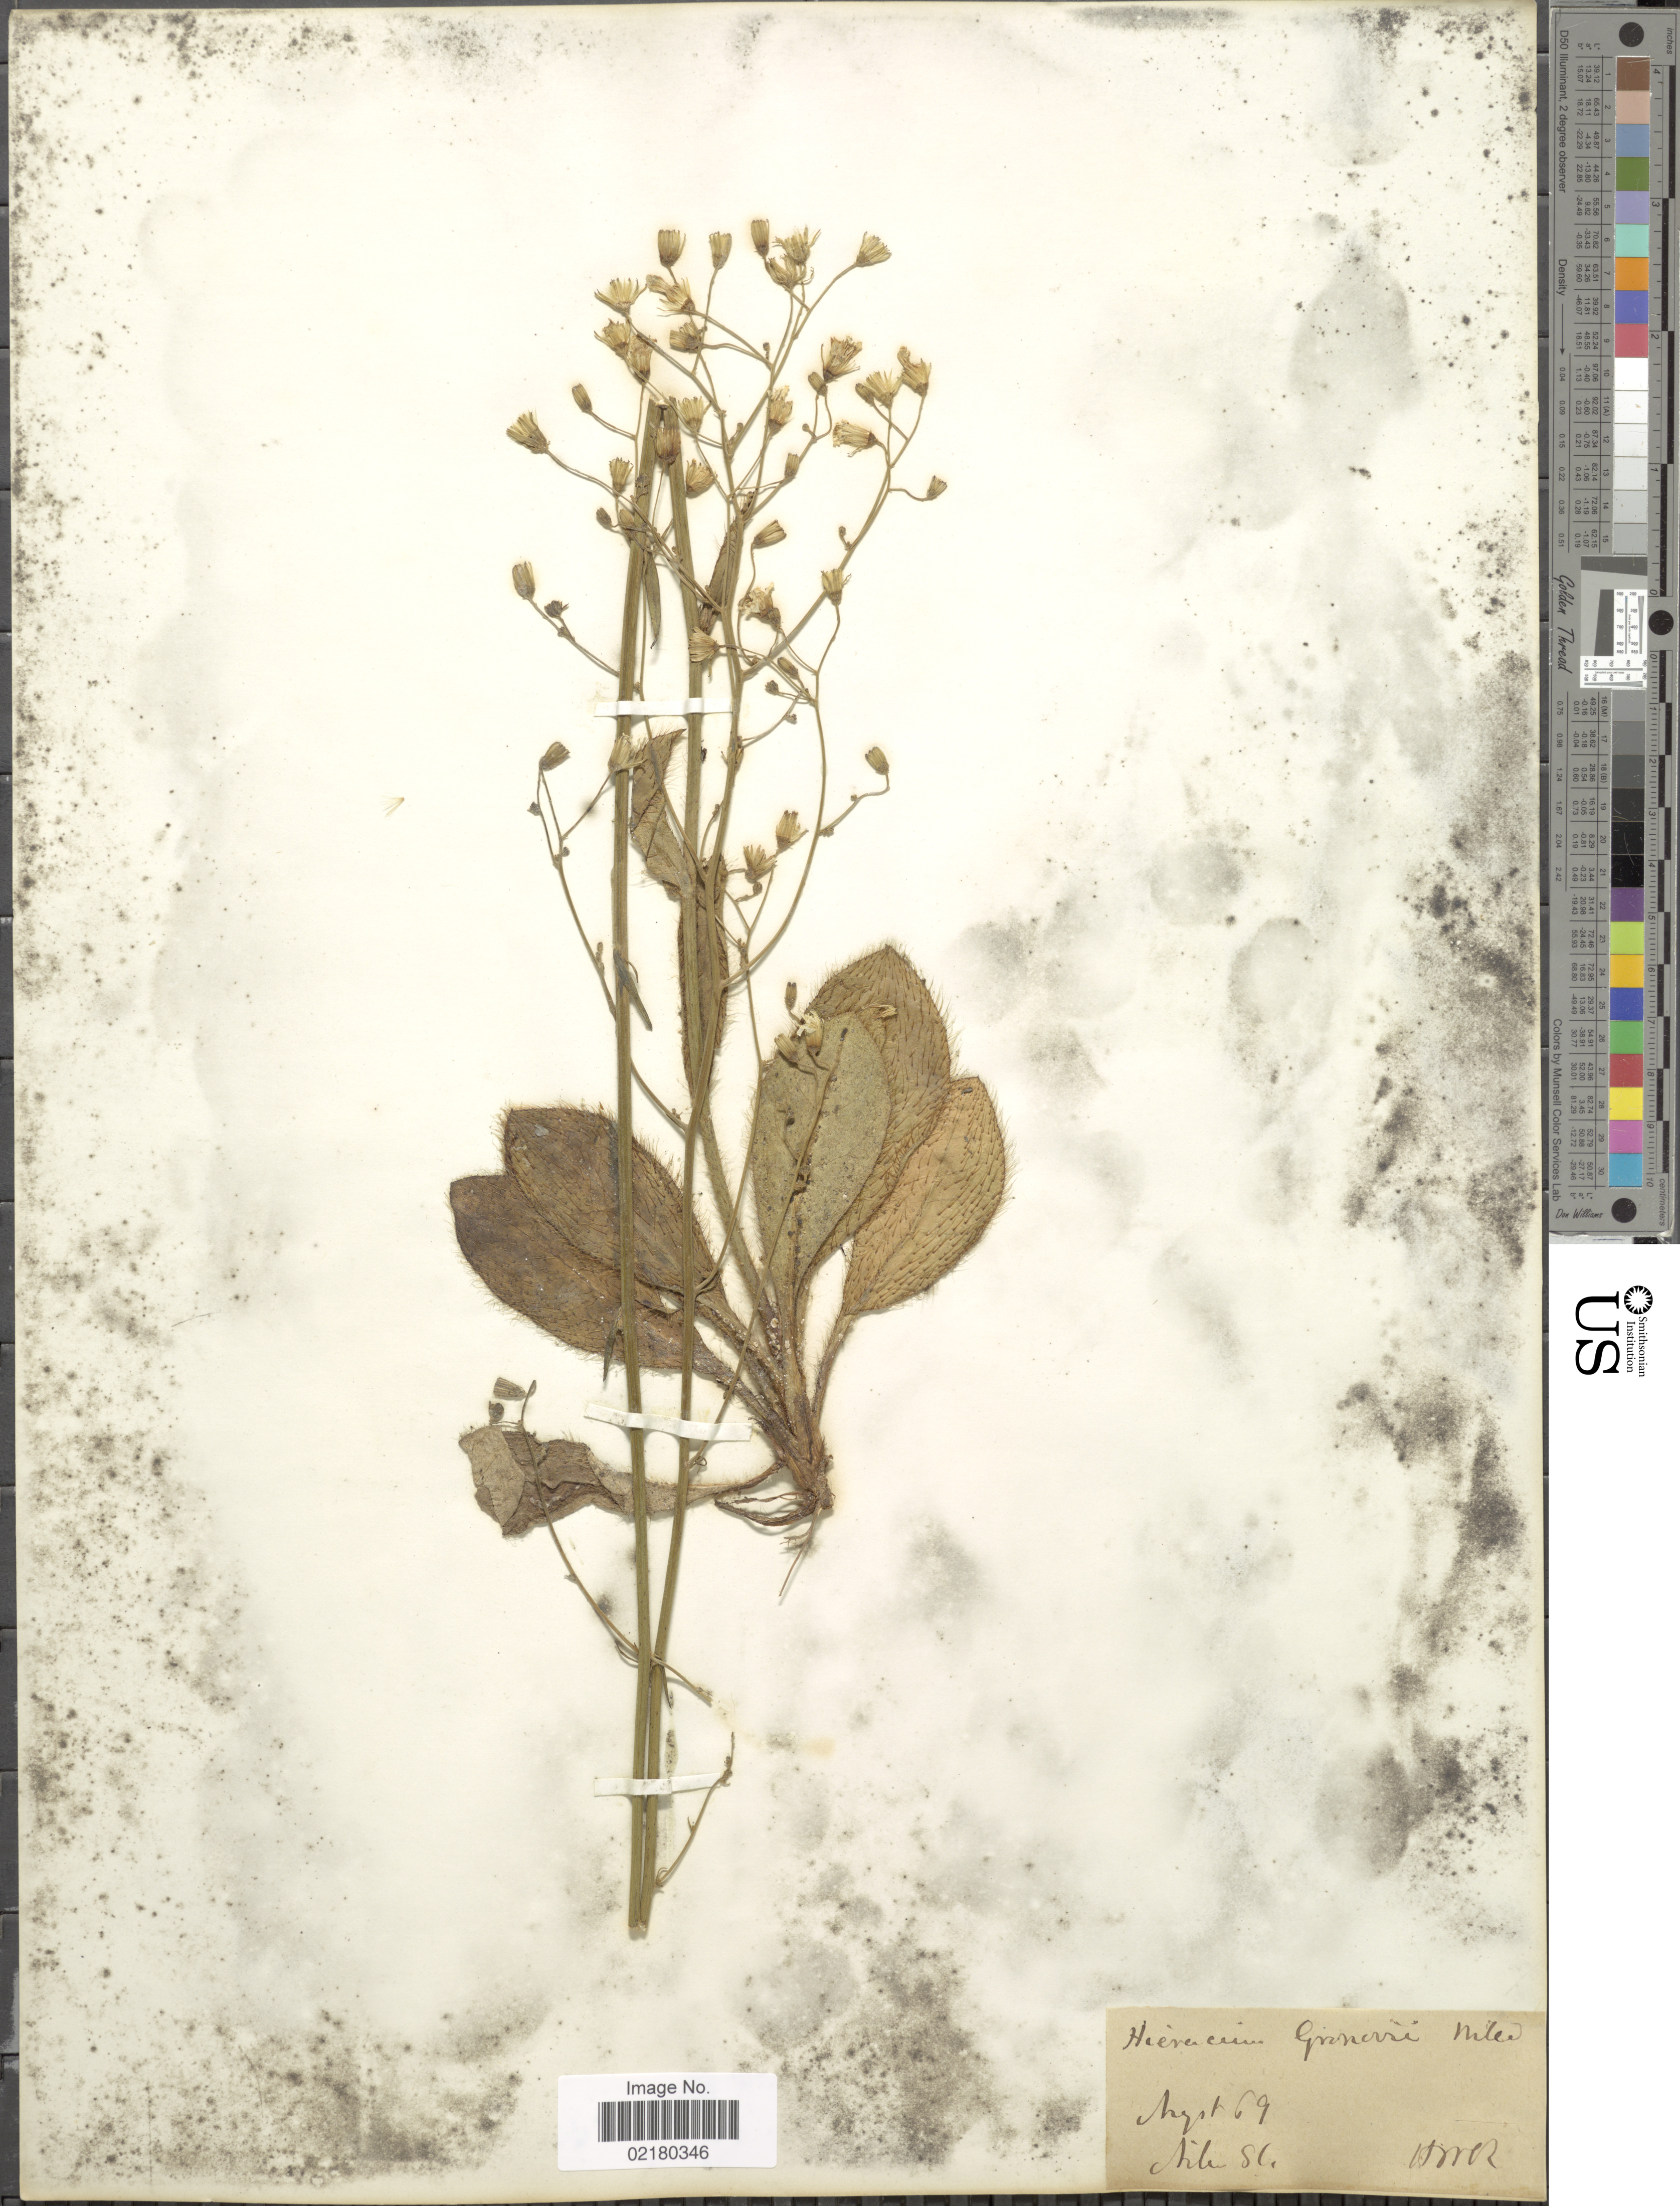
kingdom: Plantae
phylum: Tracheophyta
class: Magnoliopsida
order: Asterales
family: Asteraceae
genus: Hieracium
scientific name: Hieracium gronovii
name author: L.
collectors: H. W. R.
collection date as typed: Transcribed d/m/y: /9/69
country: United States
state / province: South Carolina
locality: Aiken.